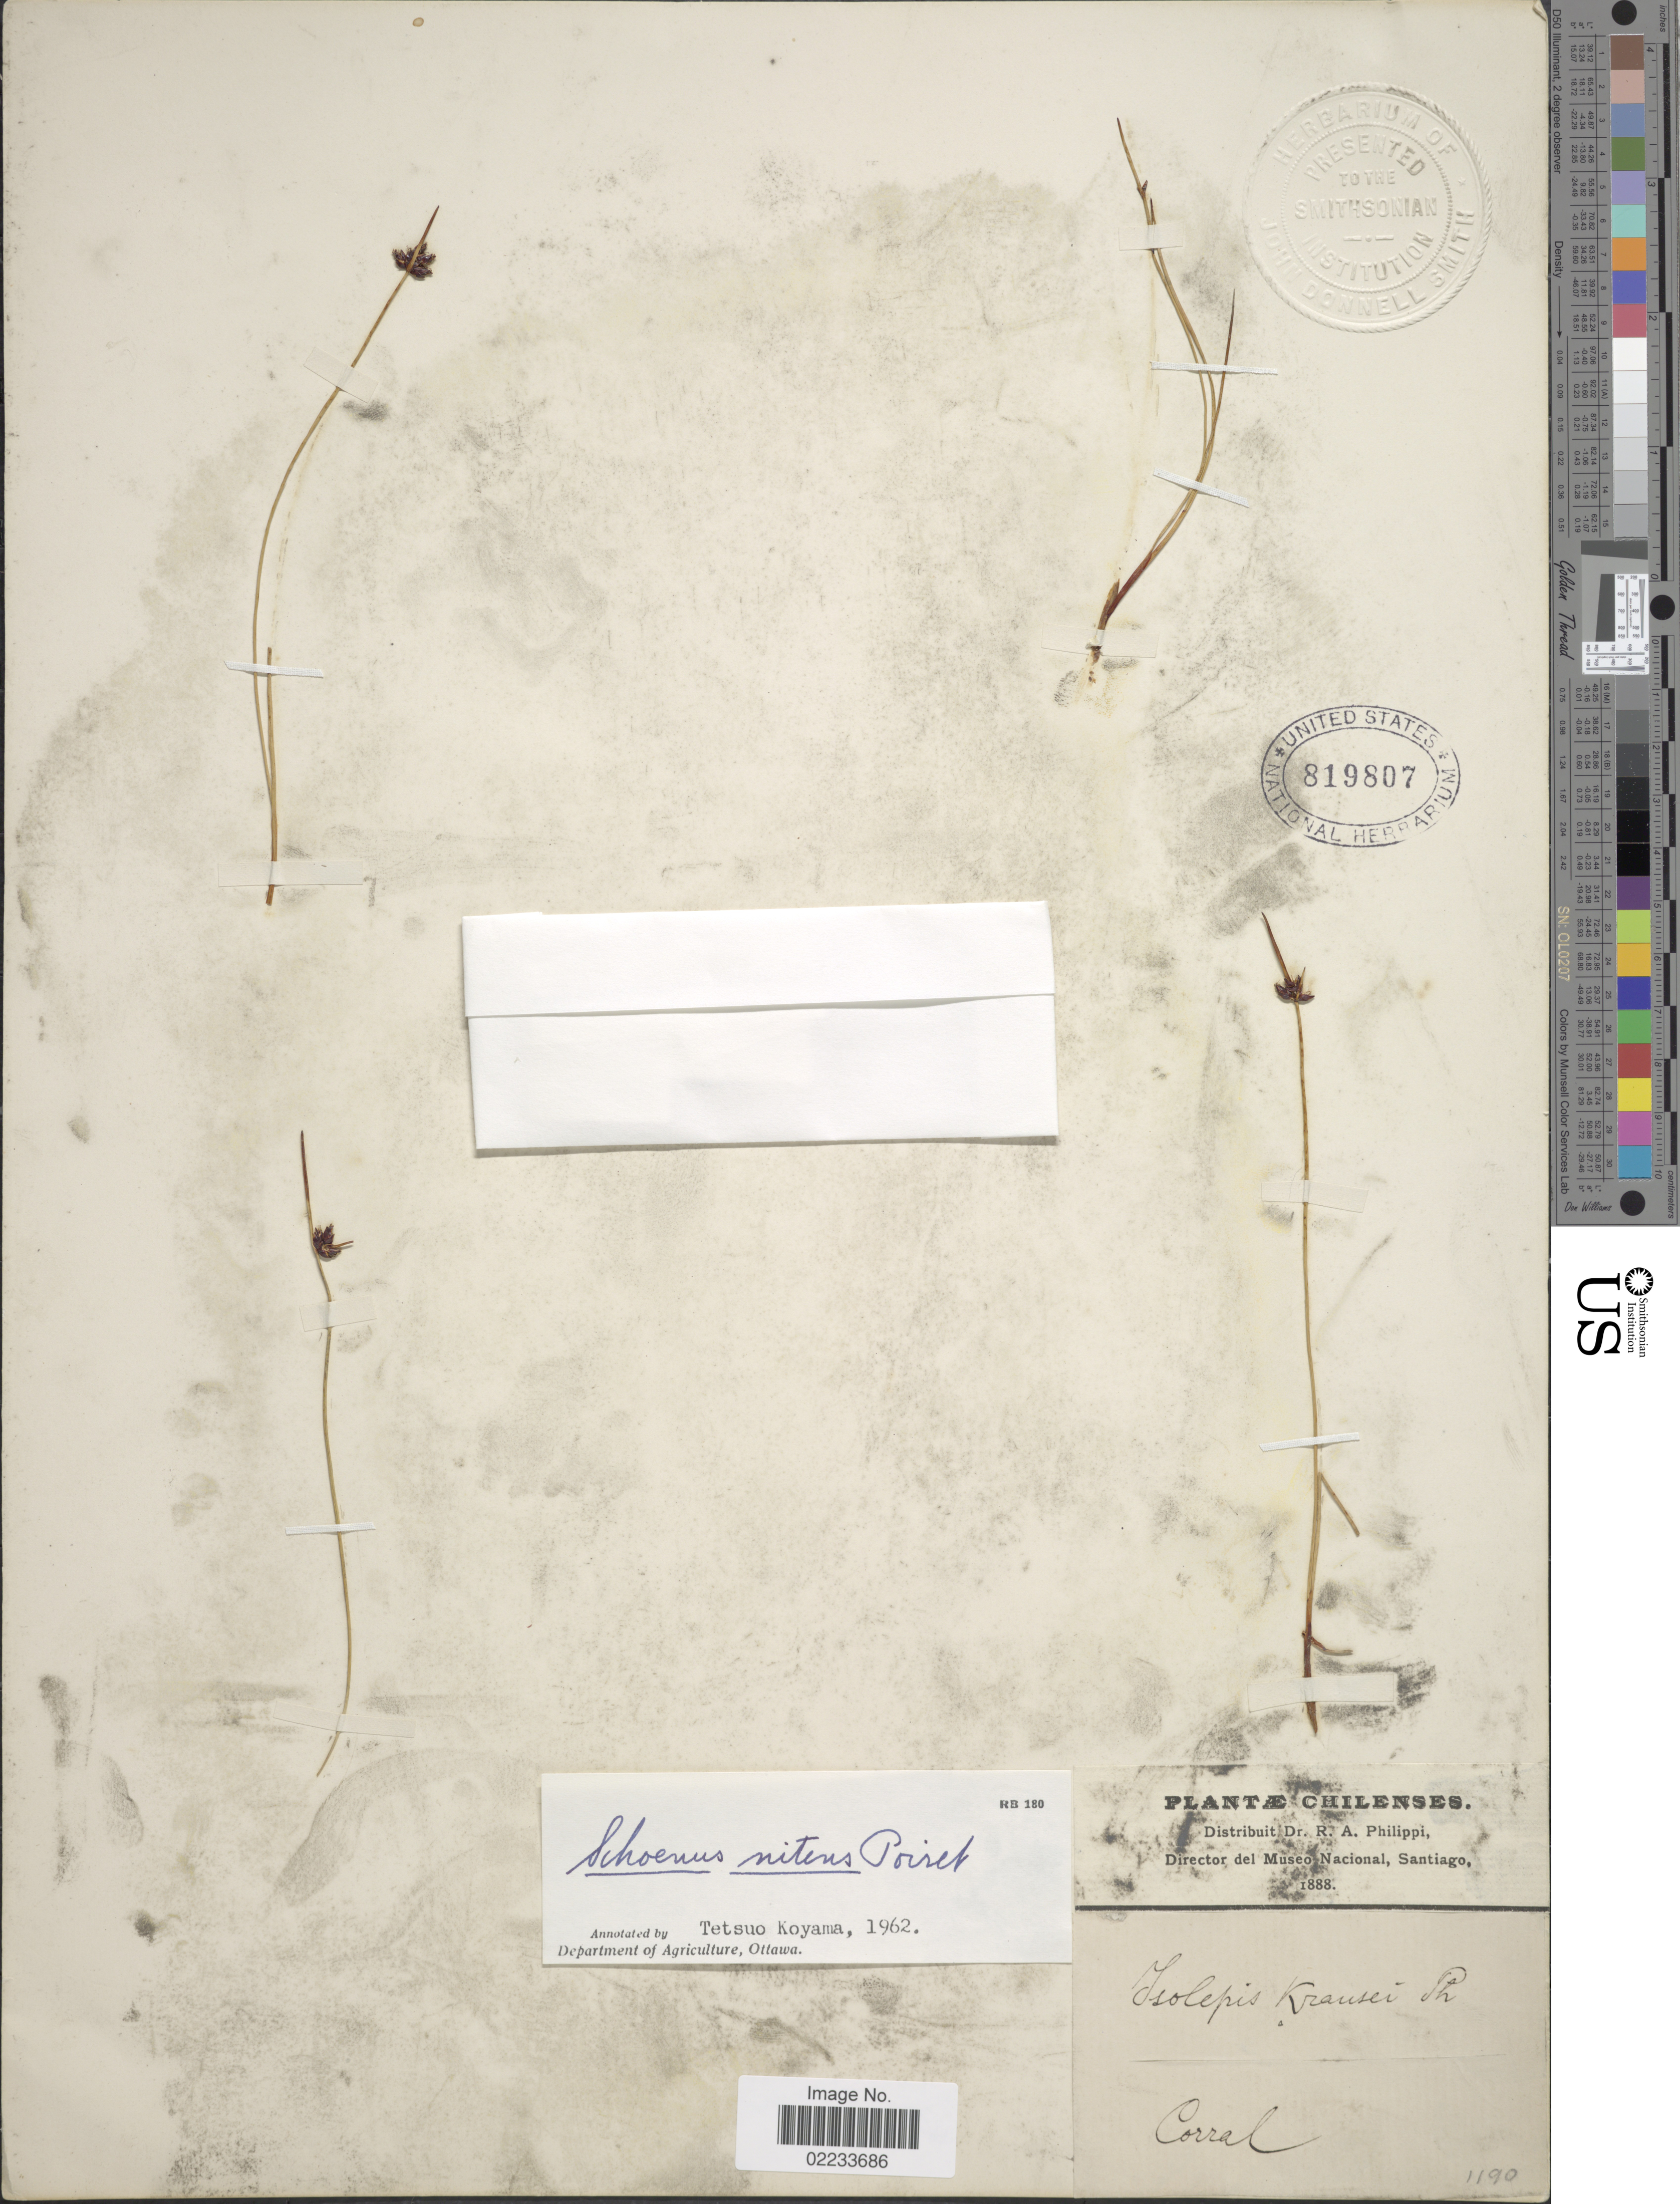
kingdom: Plantae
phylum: Tracheophyta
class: Liliopsida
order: Poales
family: Cyperaceae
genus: Schoenus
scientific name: Schoenus nitens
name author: (R. Br.) Roem. & Schult.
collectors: ex. herb. R.A. Philippi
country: Chile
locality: Corral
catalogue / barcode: US 819807